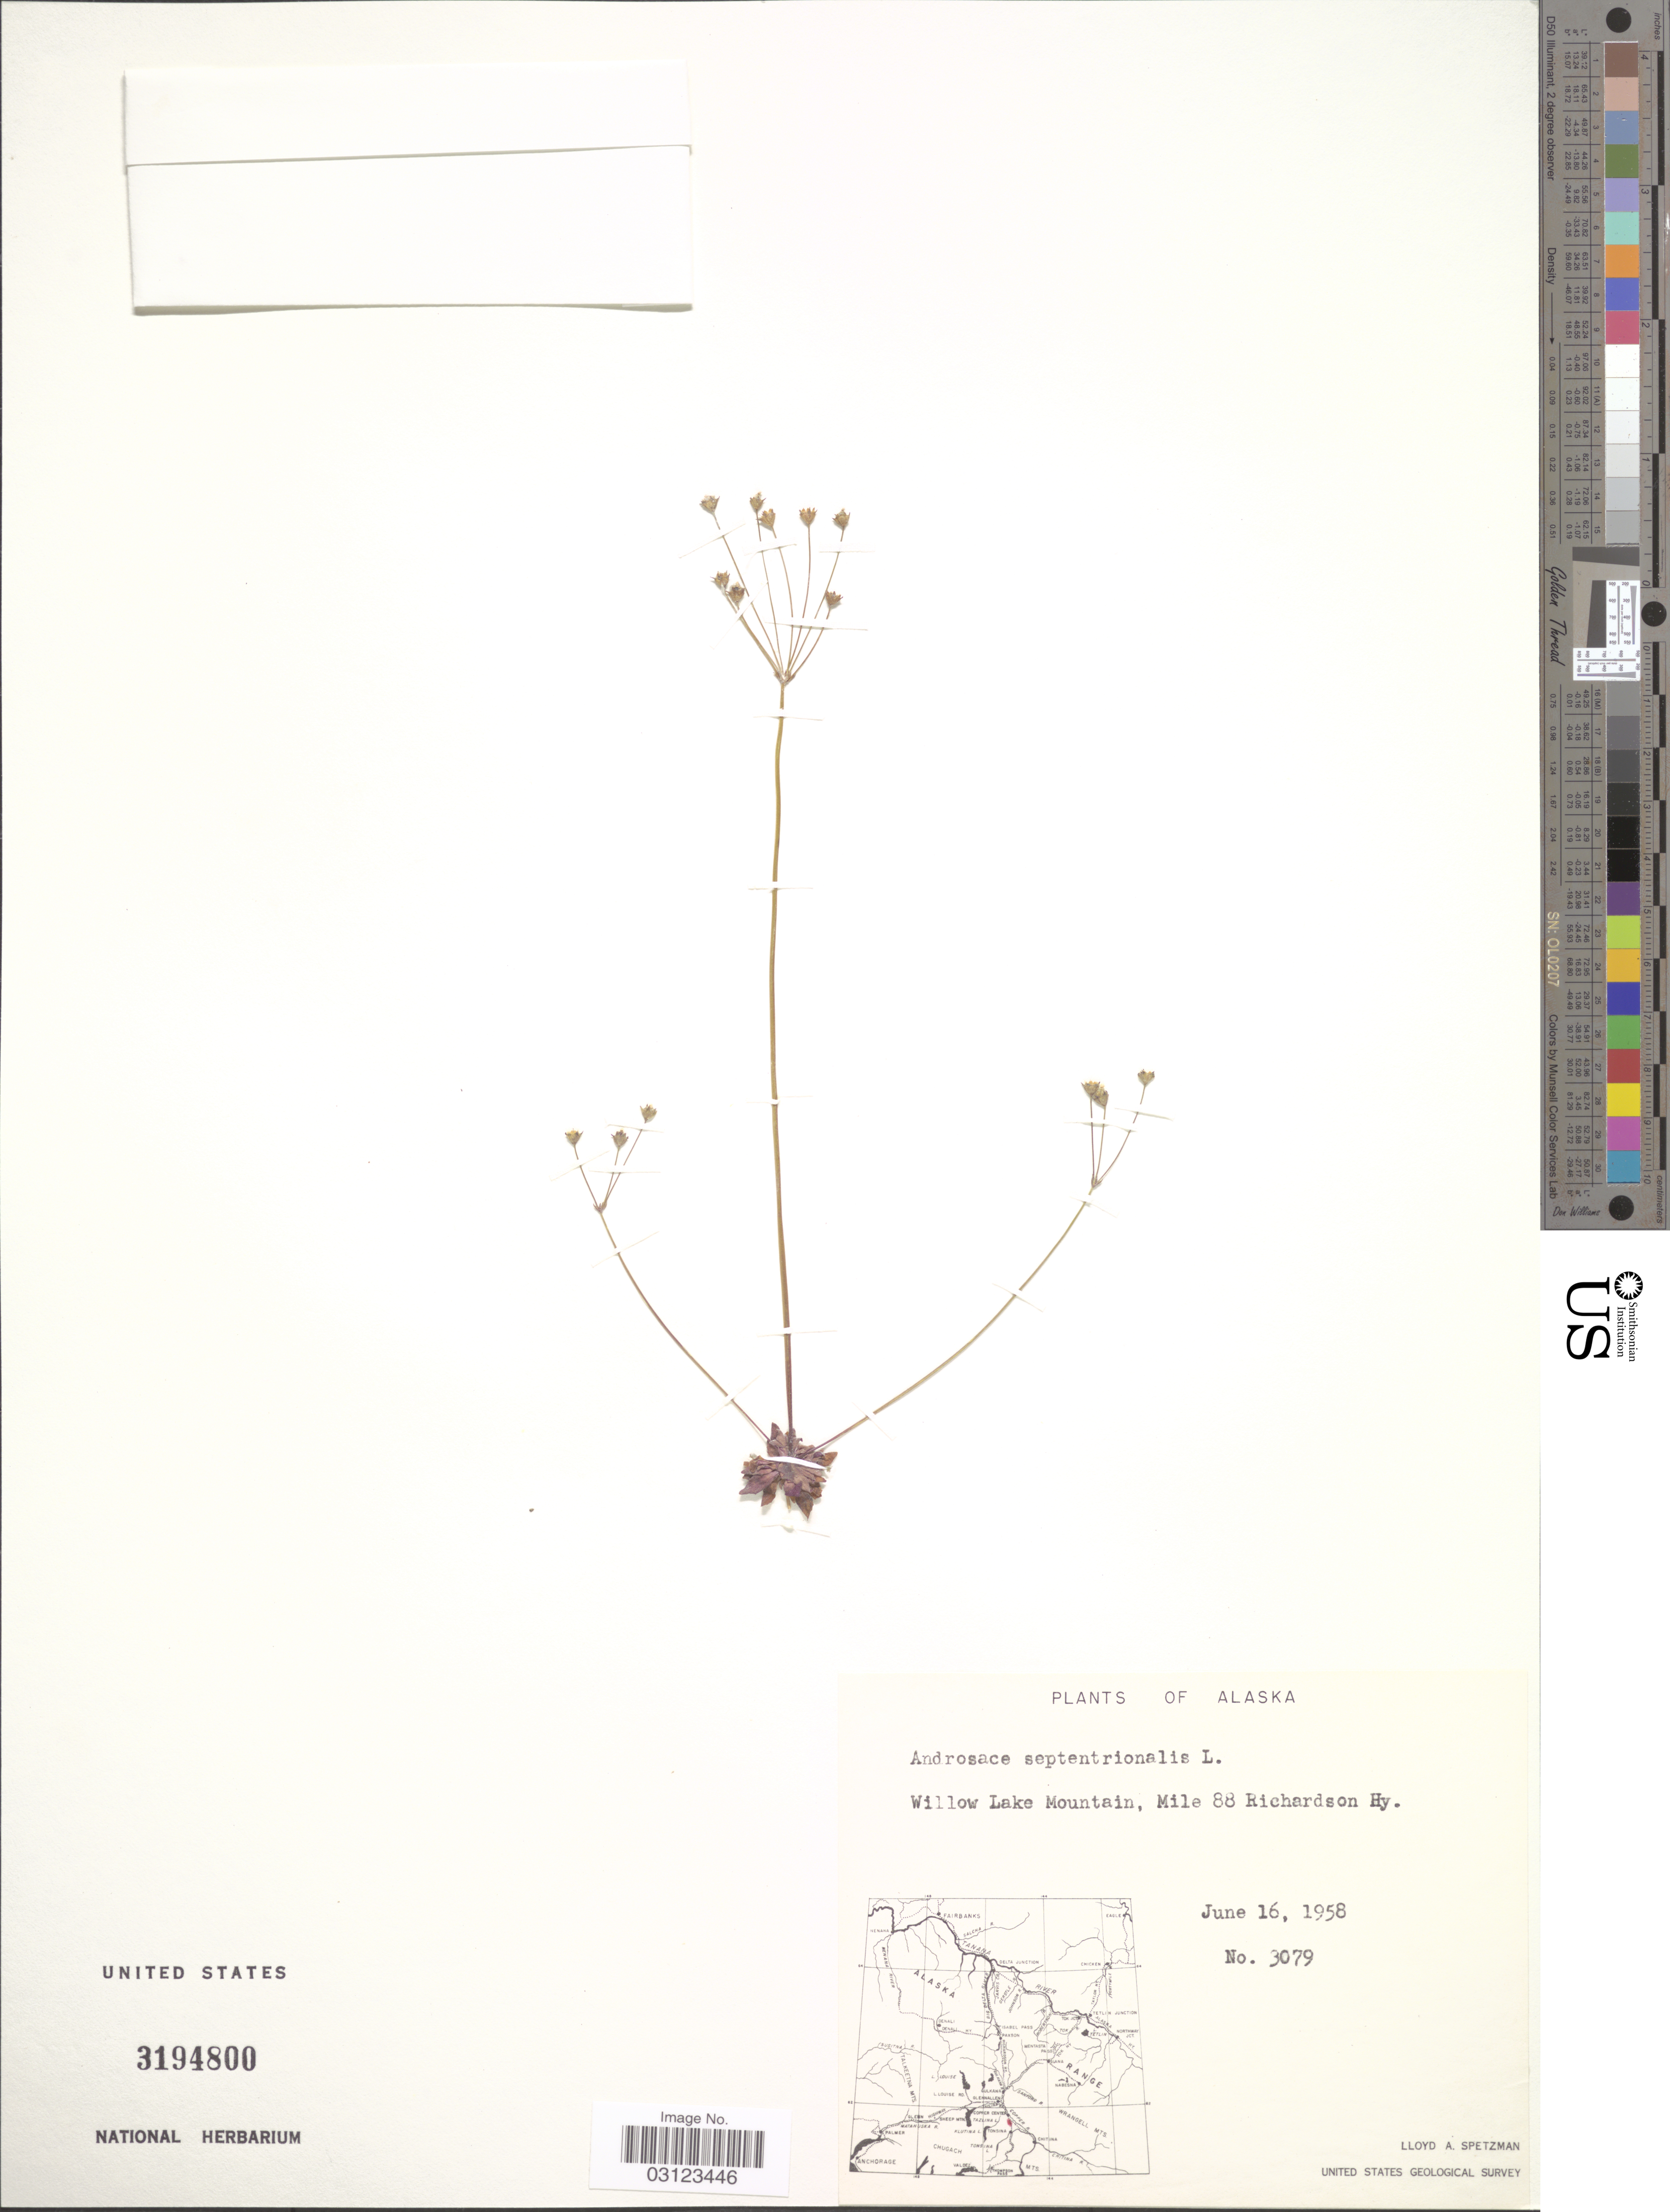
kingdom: Plantae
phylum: Tracheophyta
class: Magnoliopsida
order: Ericales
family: Primulaceae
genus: Androsace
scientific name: Androsace septentrionalis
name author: L.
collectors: L. Spetzman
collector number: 3079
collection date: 1958-06-16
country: United States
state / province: Alaska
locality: Willow Lake Mountain, Mile 88 Richardson Hy.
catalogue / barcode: US 3194800